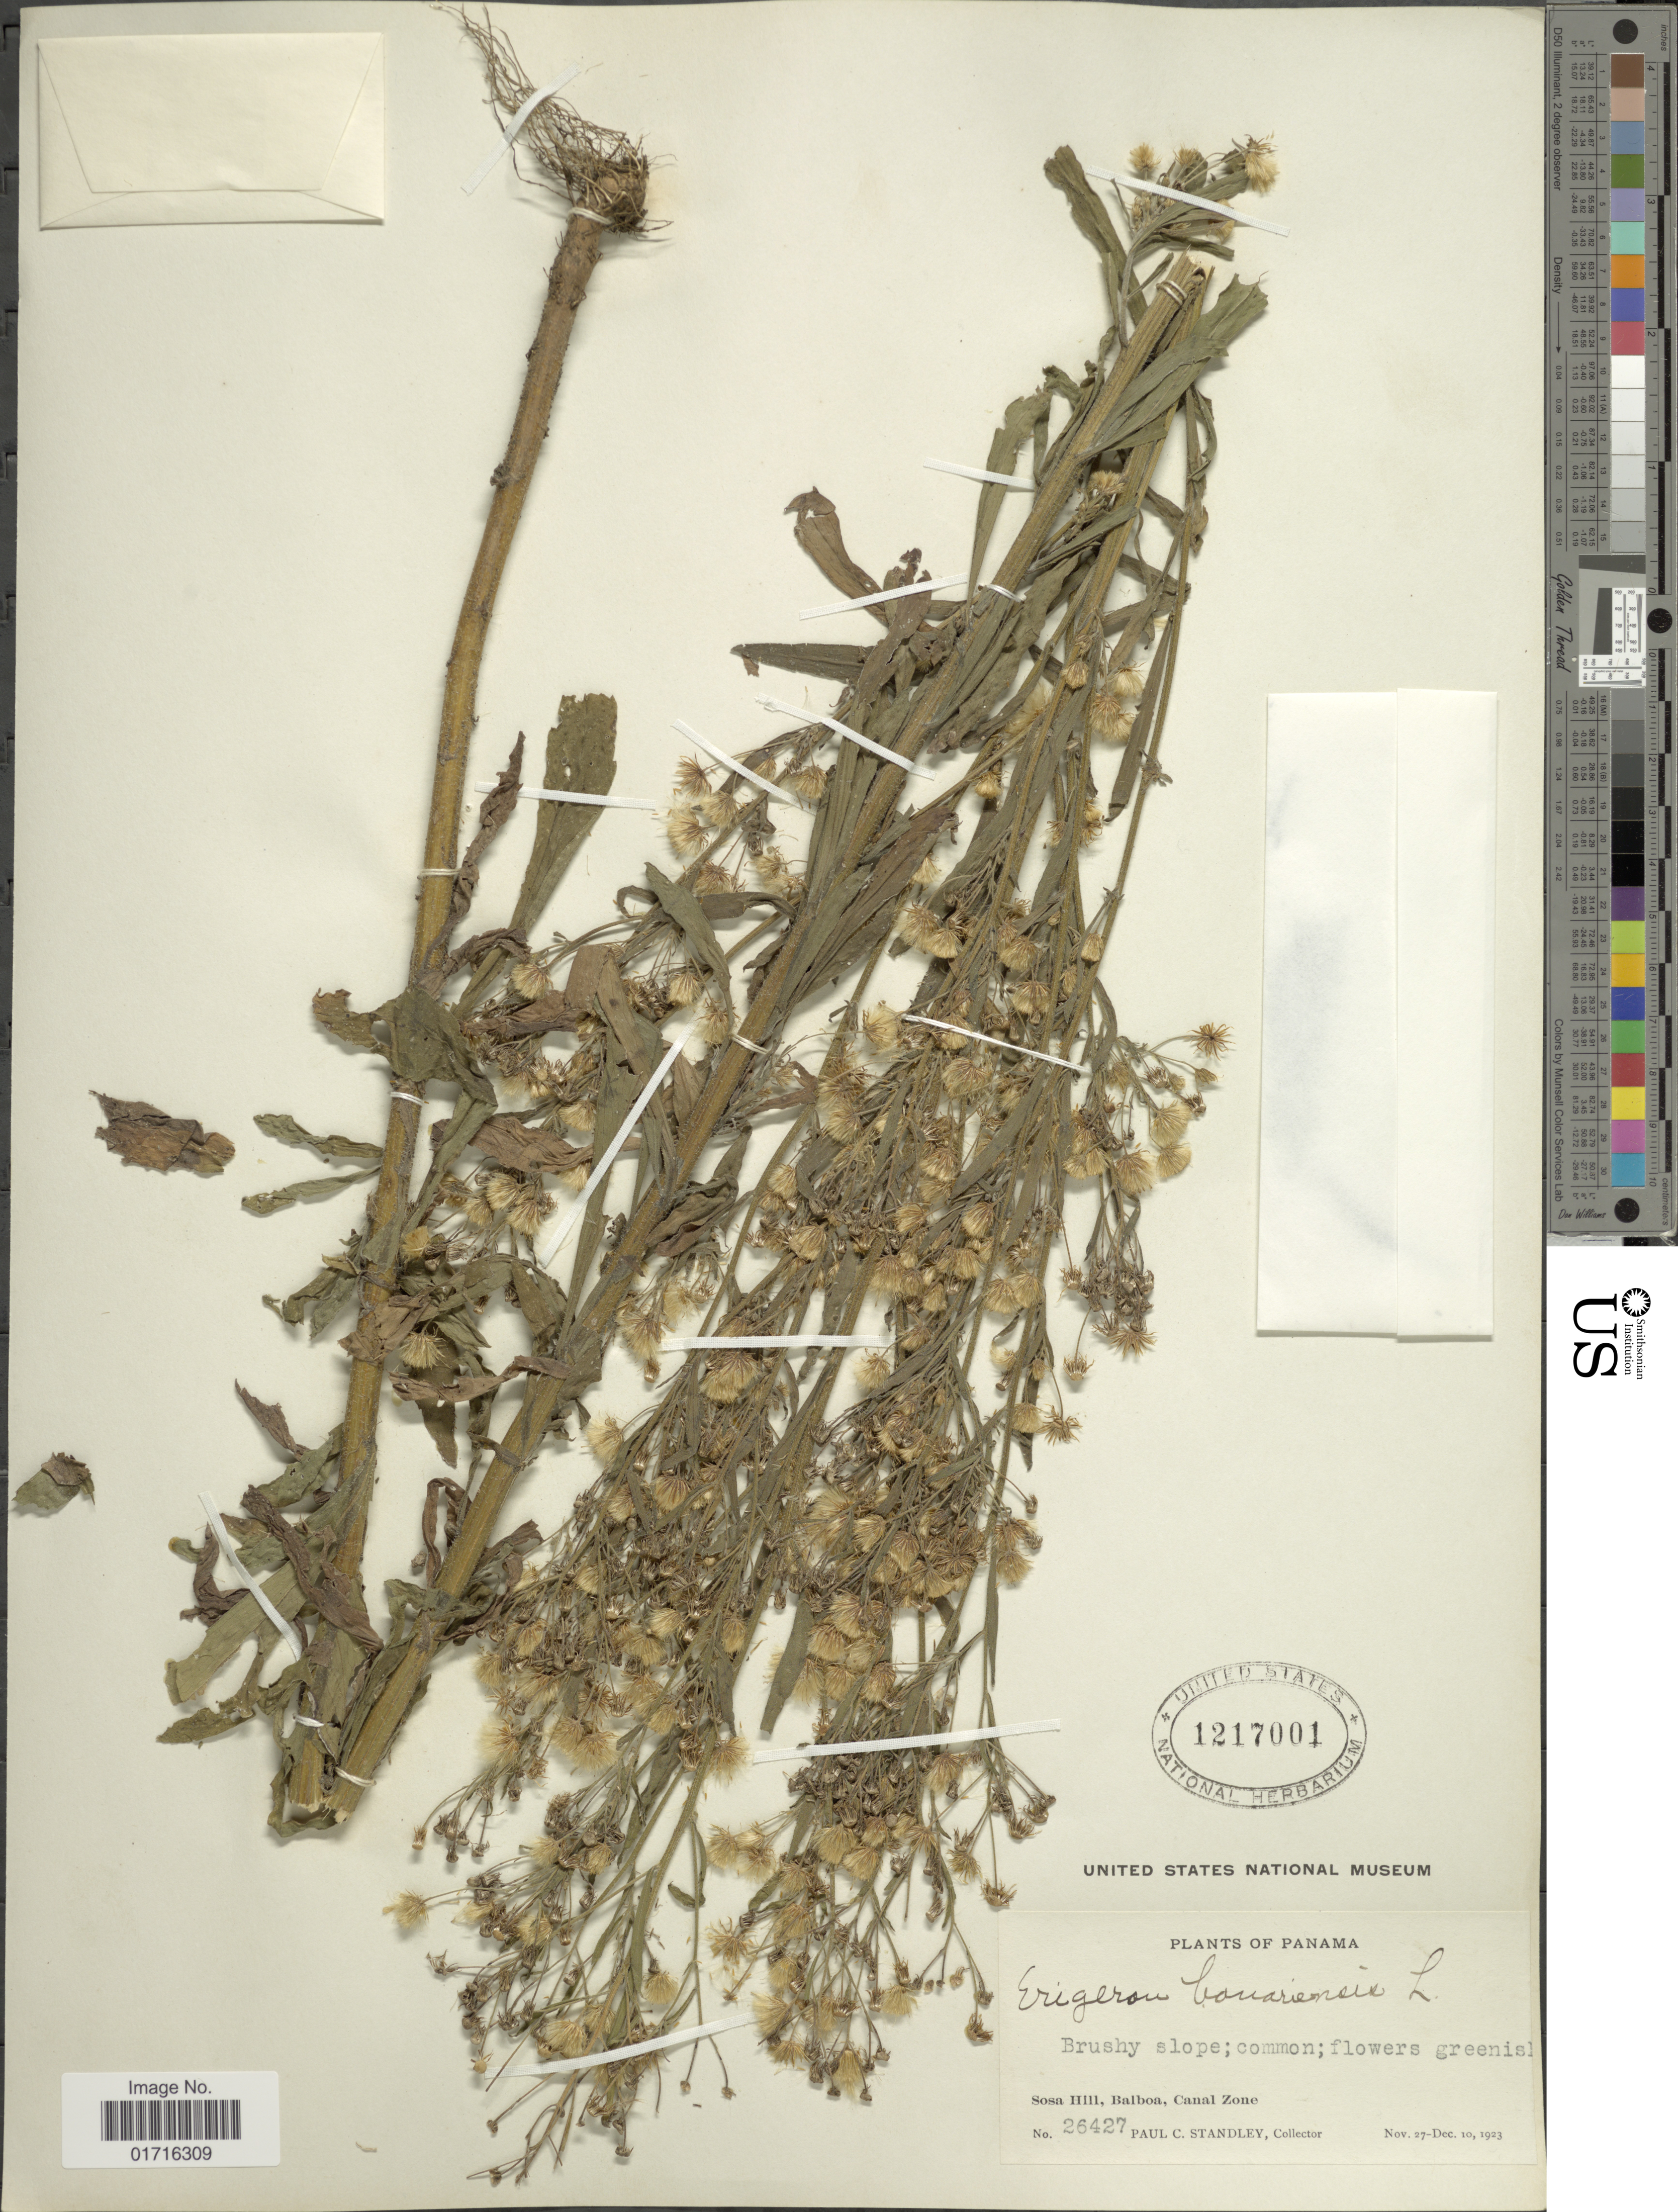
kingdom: Plantae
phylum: Tracheophyta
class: Magnoliopsida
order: Asterales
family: Asteraceae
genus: Conyza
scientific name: Conyza bonariensis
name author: (L.) Cronq.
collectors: P. C. Standley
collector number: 26427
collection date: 1923-11-27/1923-12-10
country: Panama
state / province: Colón / Panamá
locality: Sosa Hill, Canal Zone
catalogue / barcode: US 1217001